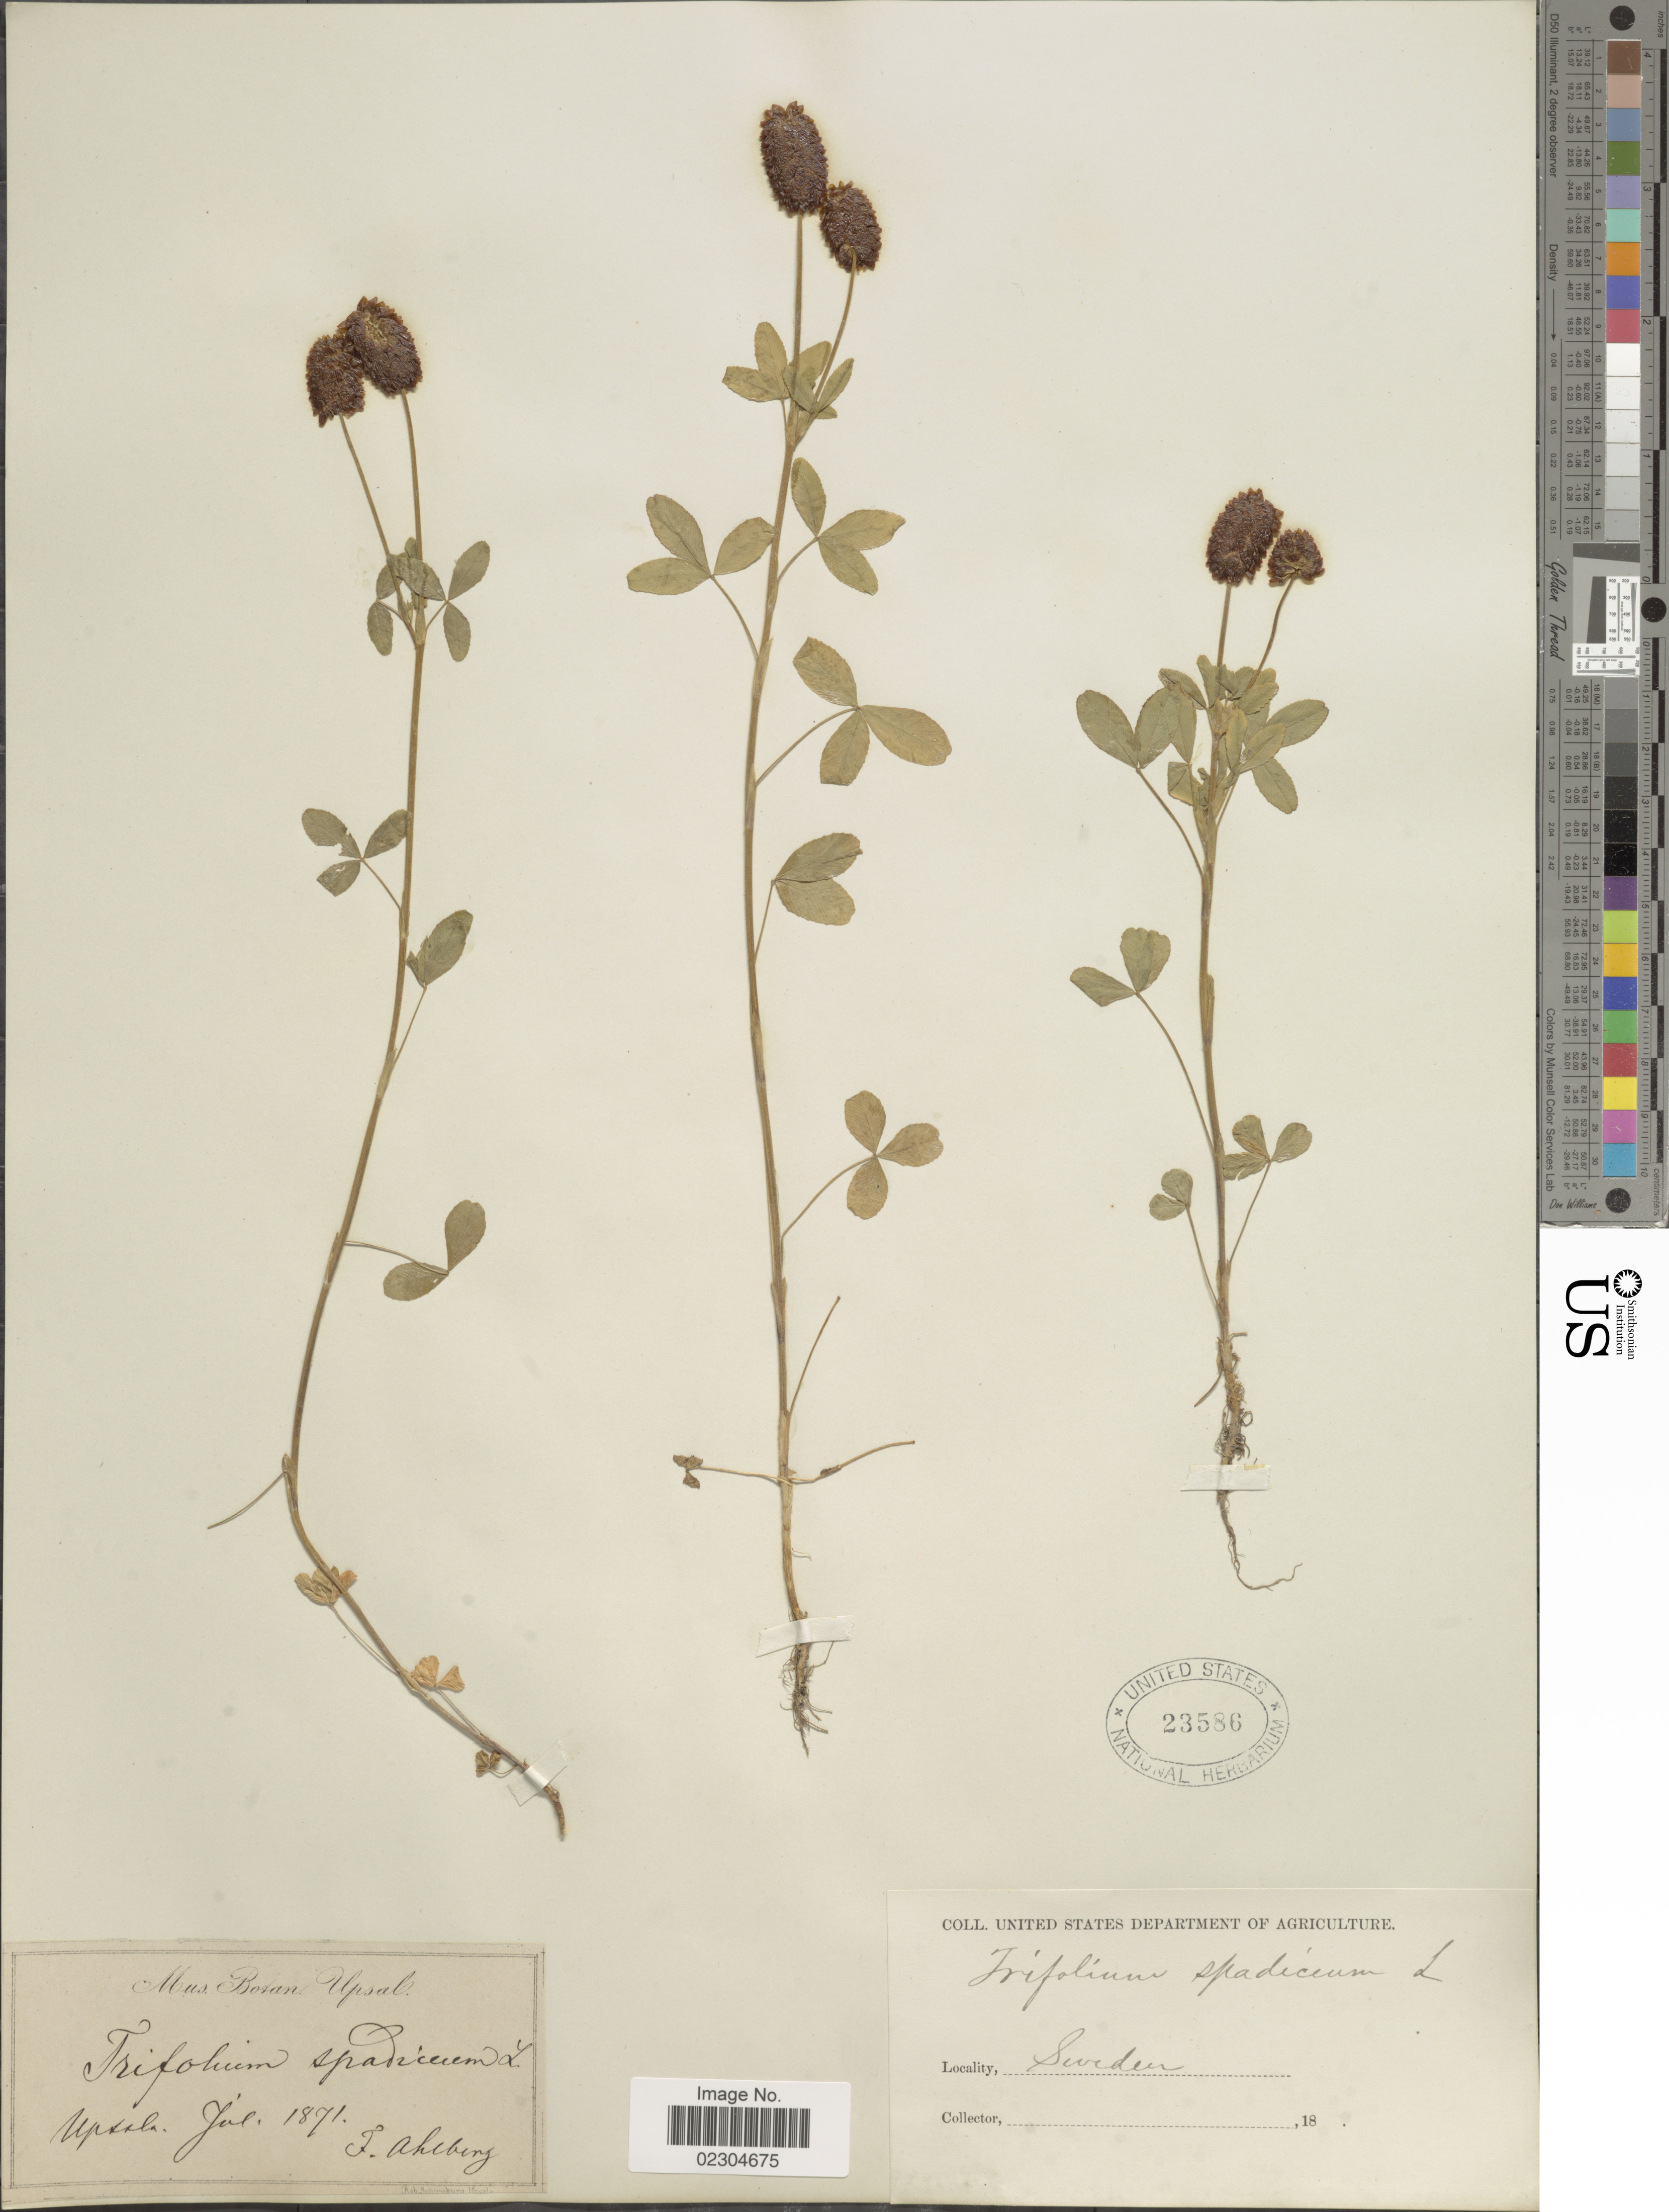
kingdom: Plantae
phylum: Tracheophyta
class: Magnoliopsida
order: Fabales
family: Fabaceae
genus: Trifolium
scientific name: Trifolium spadiceum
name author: L.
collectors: F. Ahlberg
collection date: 1871-07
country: Sweden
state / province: Uppsala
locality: Upsala, Sweden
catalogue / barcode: US 23586